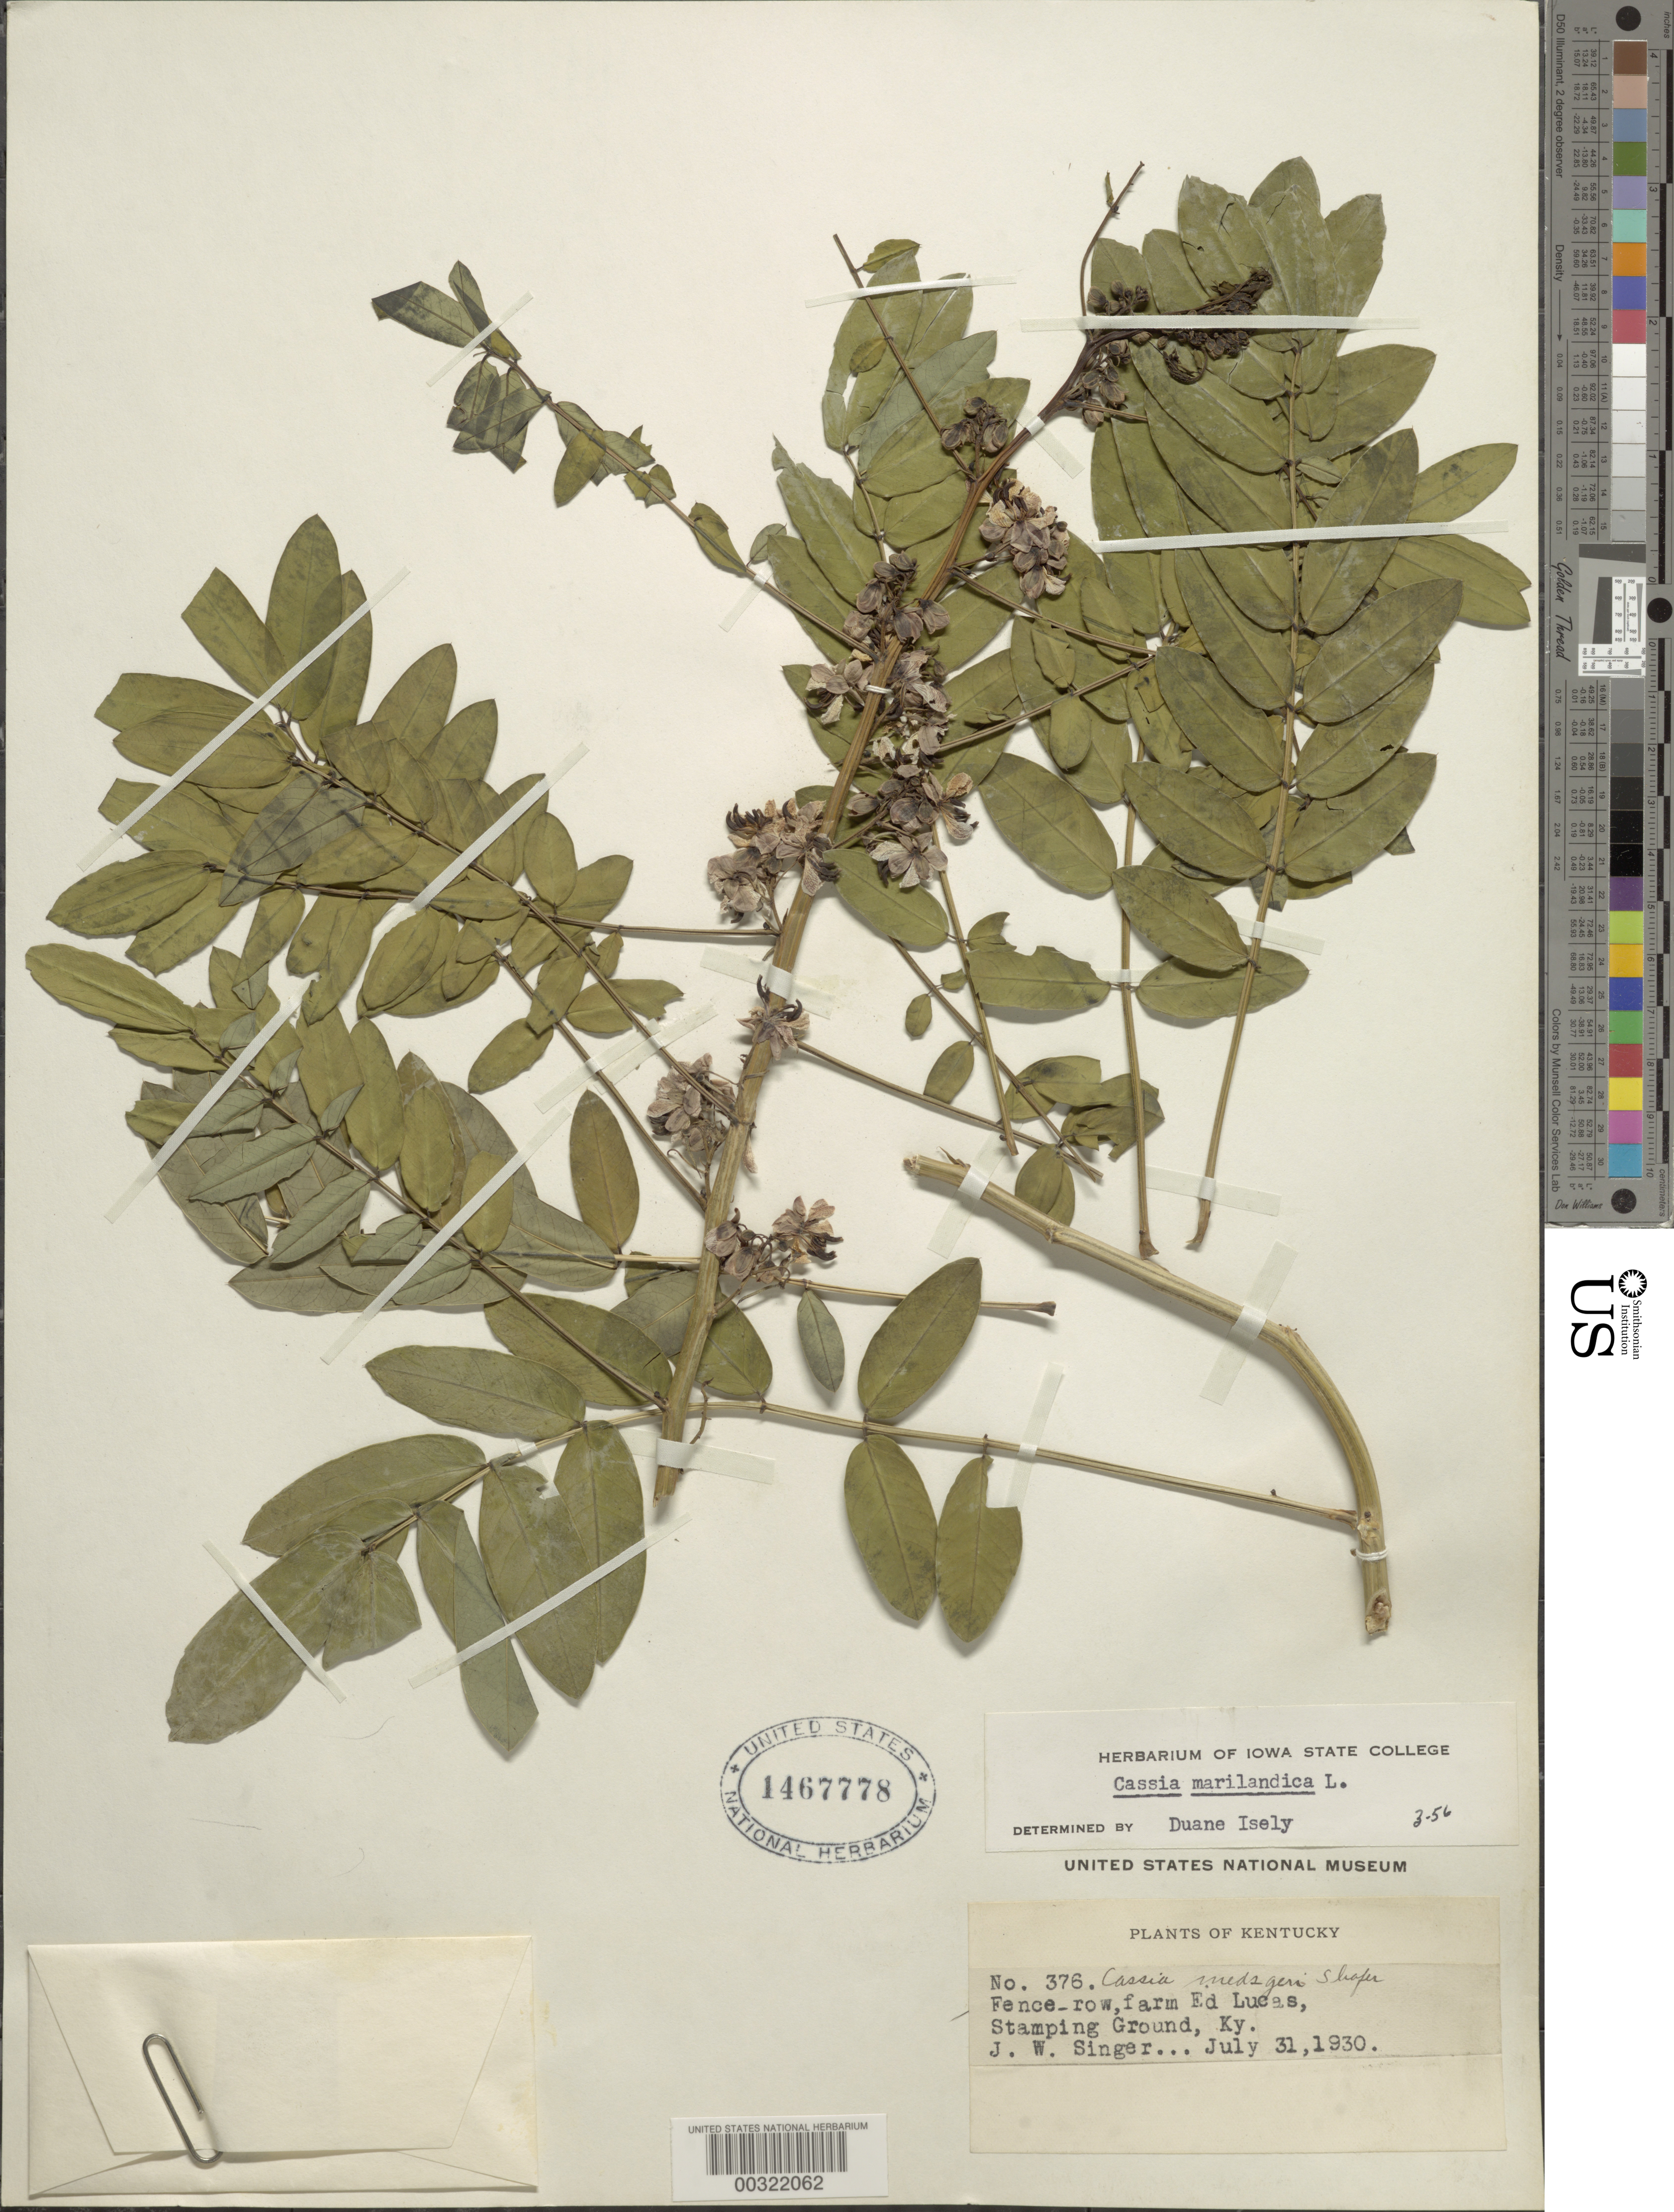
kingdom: Plantae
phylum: Tracheophyta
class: Magnoliopsida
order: Fabales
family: Fabaceae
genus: Senna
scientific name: Senna marilandica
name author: (L.) Link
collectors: J. EW. Singer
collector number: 376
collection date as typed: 31 Jul 1930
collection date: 1930-07-31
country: United States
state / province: Kentucky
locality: Stamping ground, fence-row farm ed lucas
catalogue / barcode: US 1467778